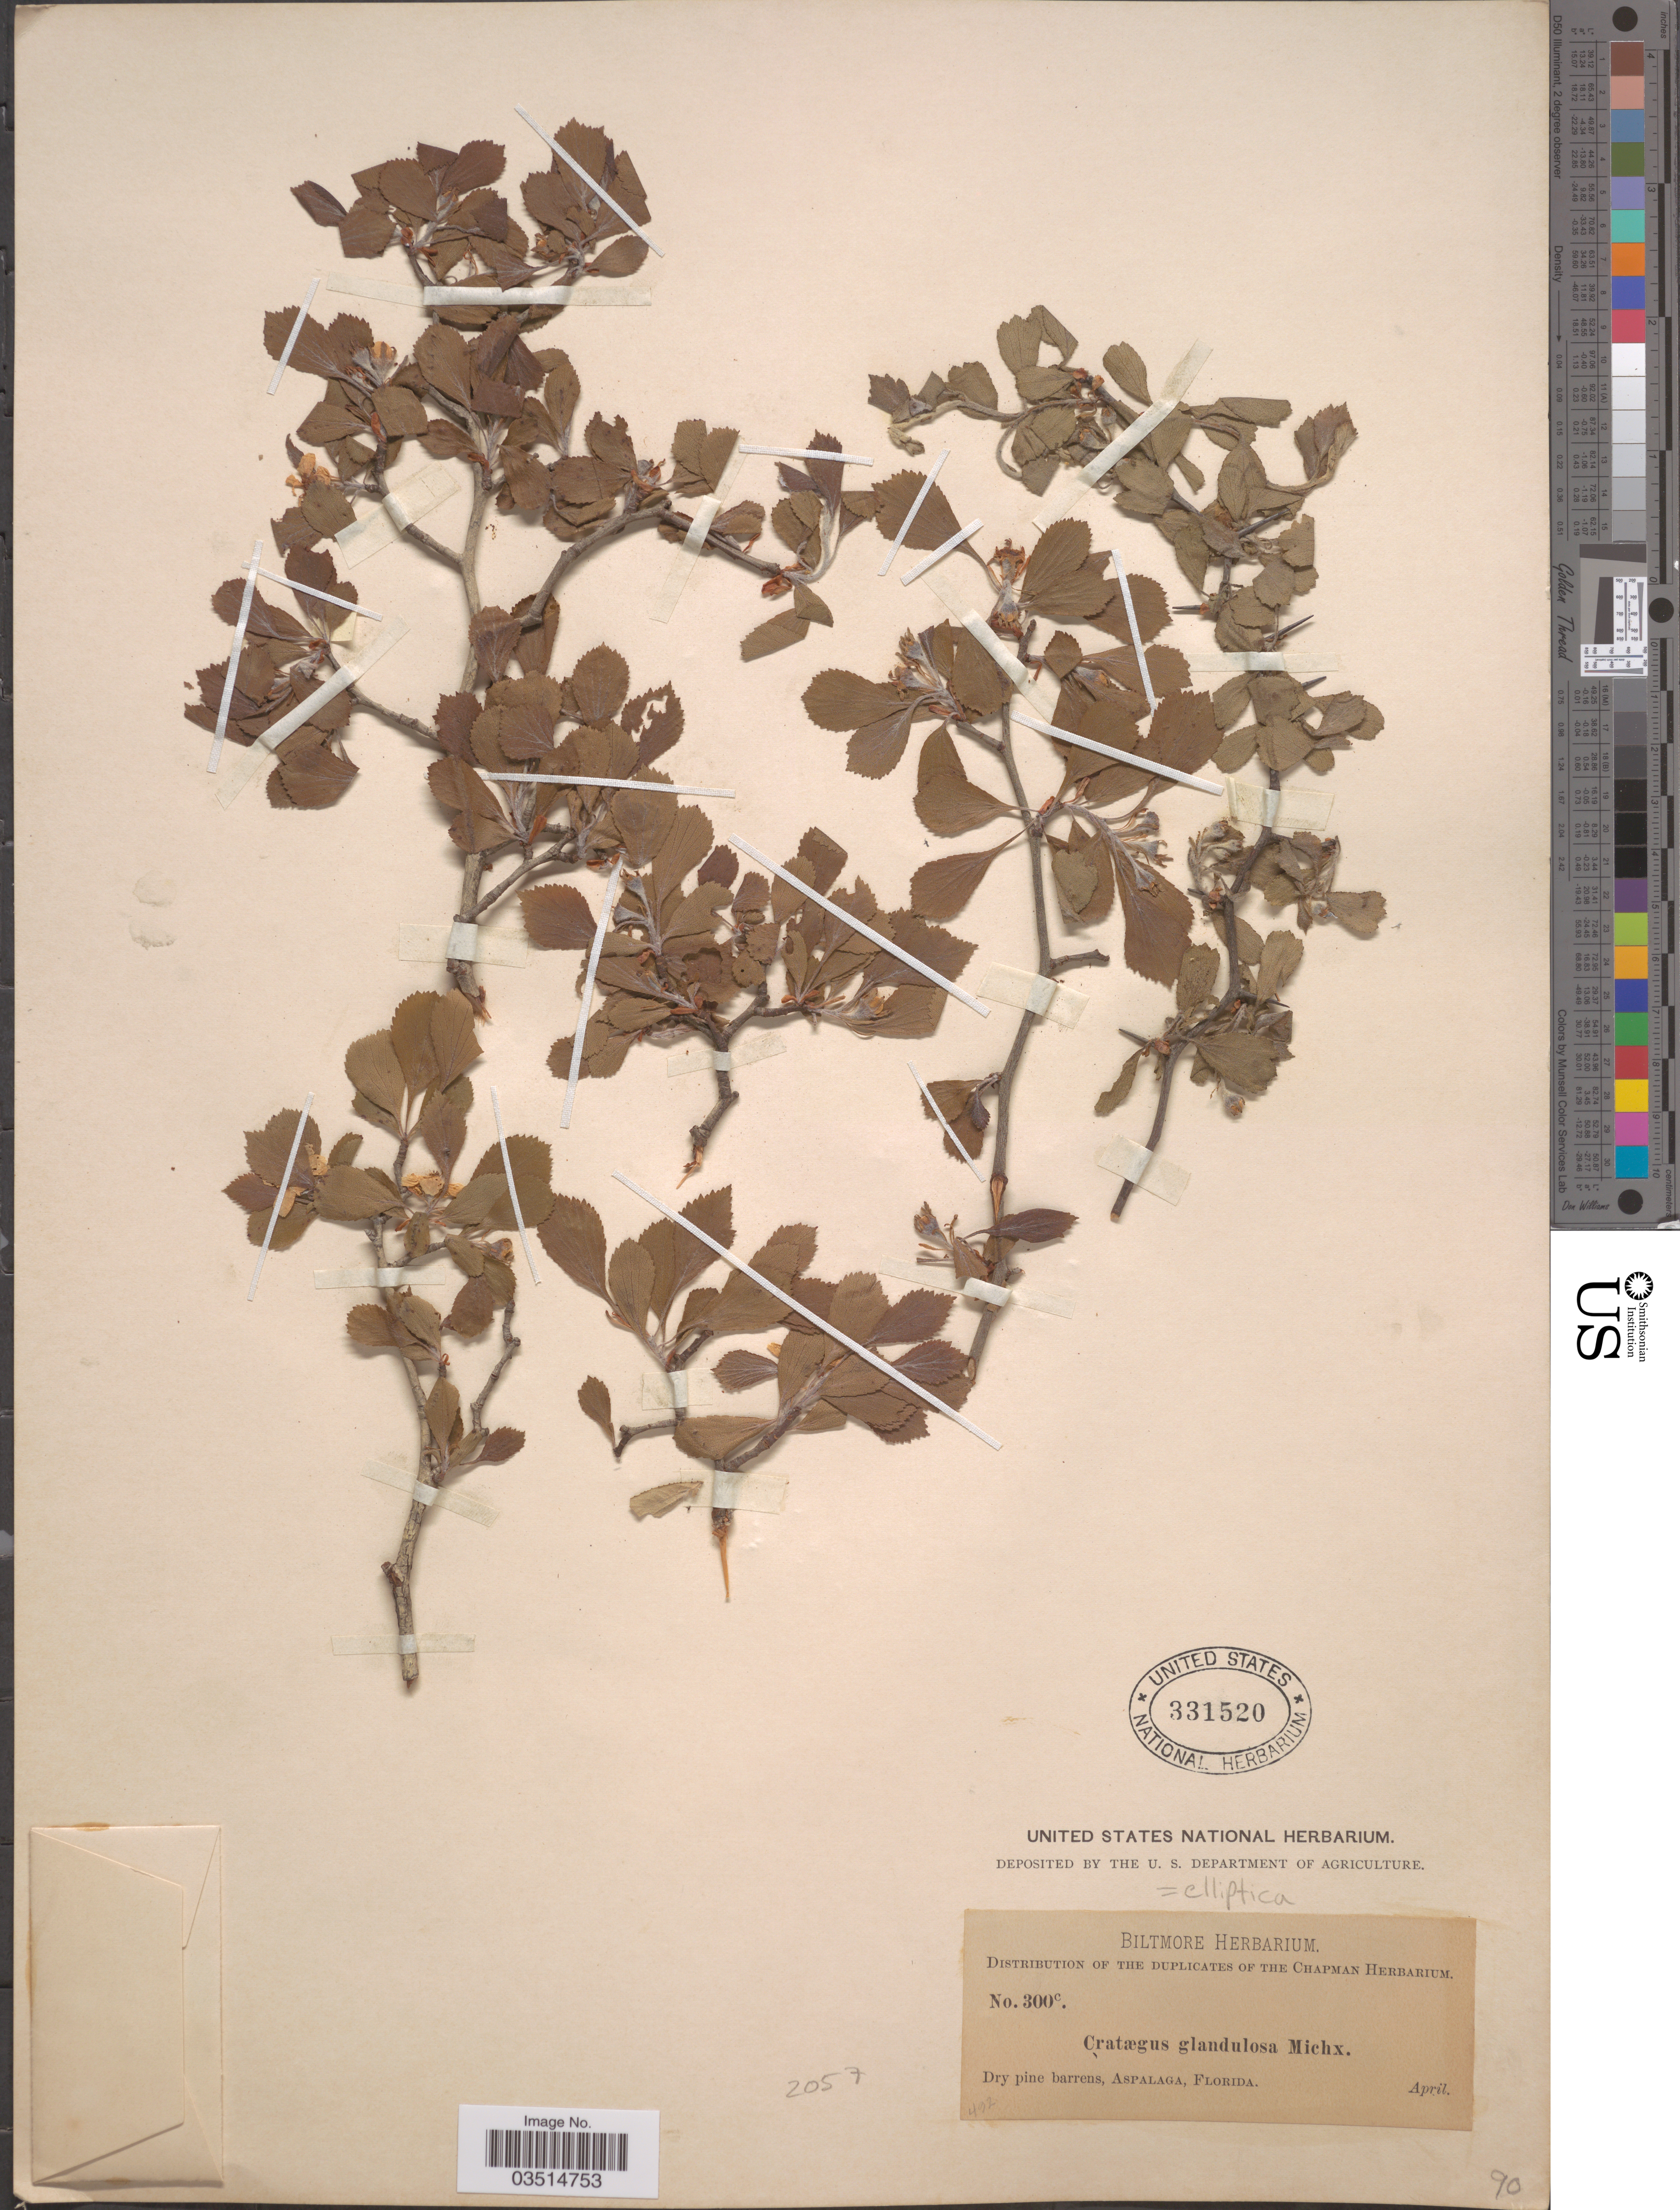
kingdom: Plantae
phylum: Tracheophyta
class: Magnoliopsida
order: Rosales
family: Rosaceae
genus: Crataegus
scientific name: Crataegus elliptica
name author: Elliott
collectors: ex herb. Biltmore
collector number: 300c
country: United States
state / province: Florida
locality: Aspalaga.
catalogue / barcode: US 331520